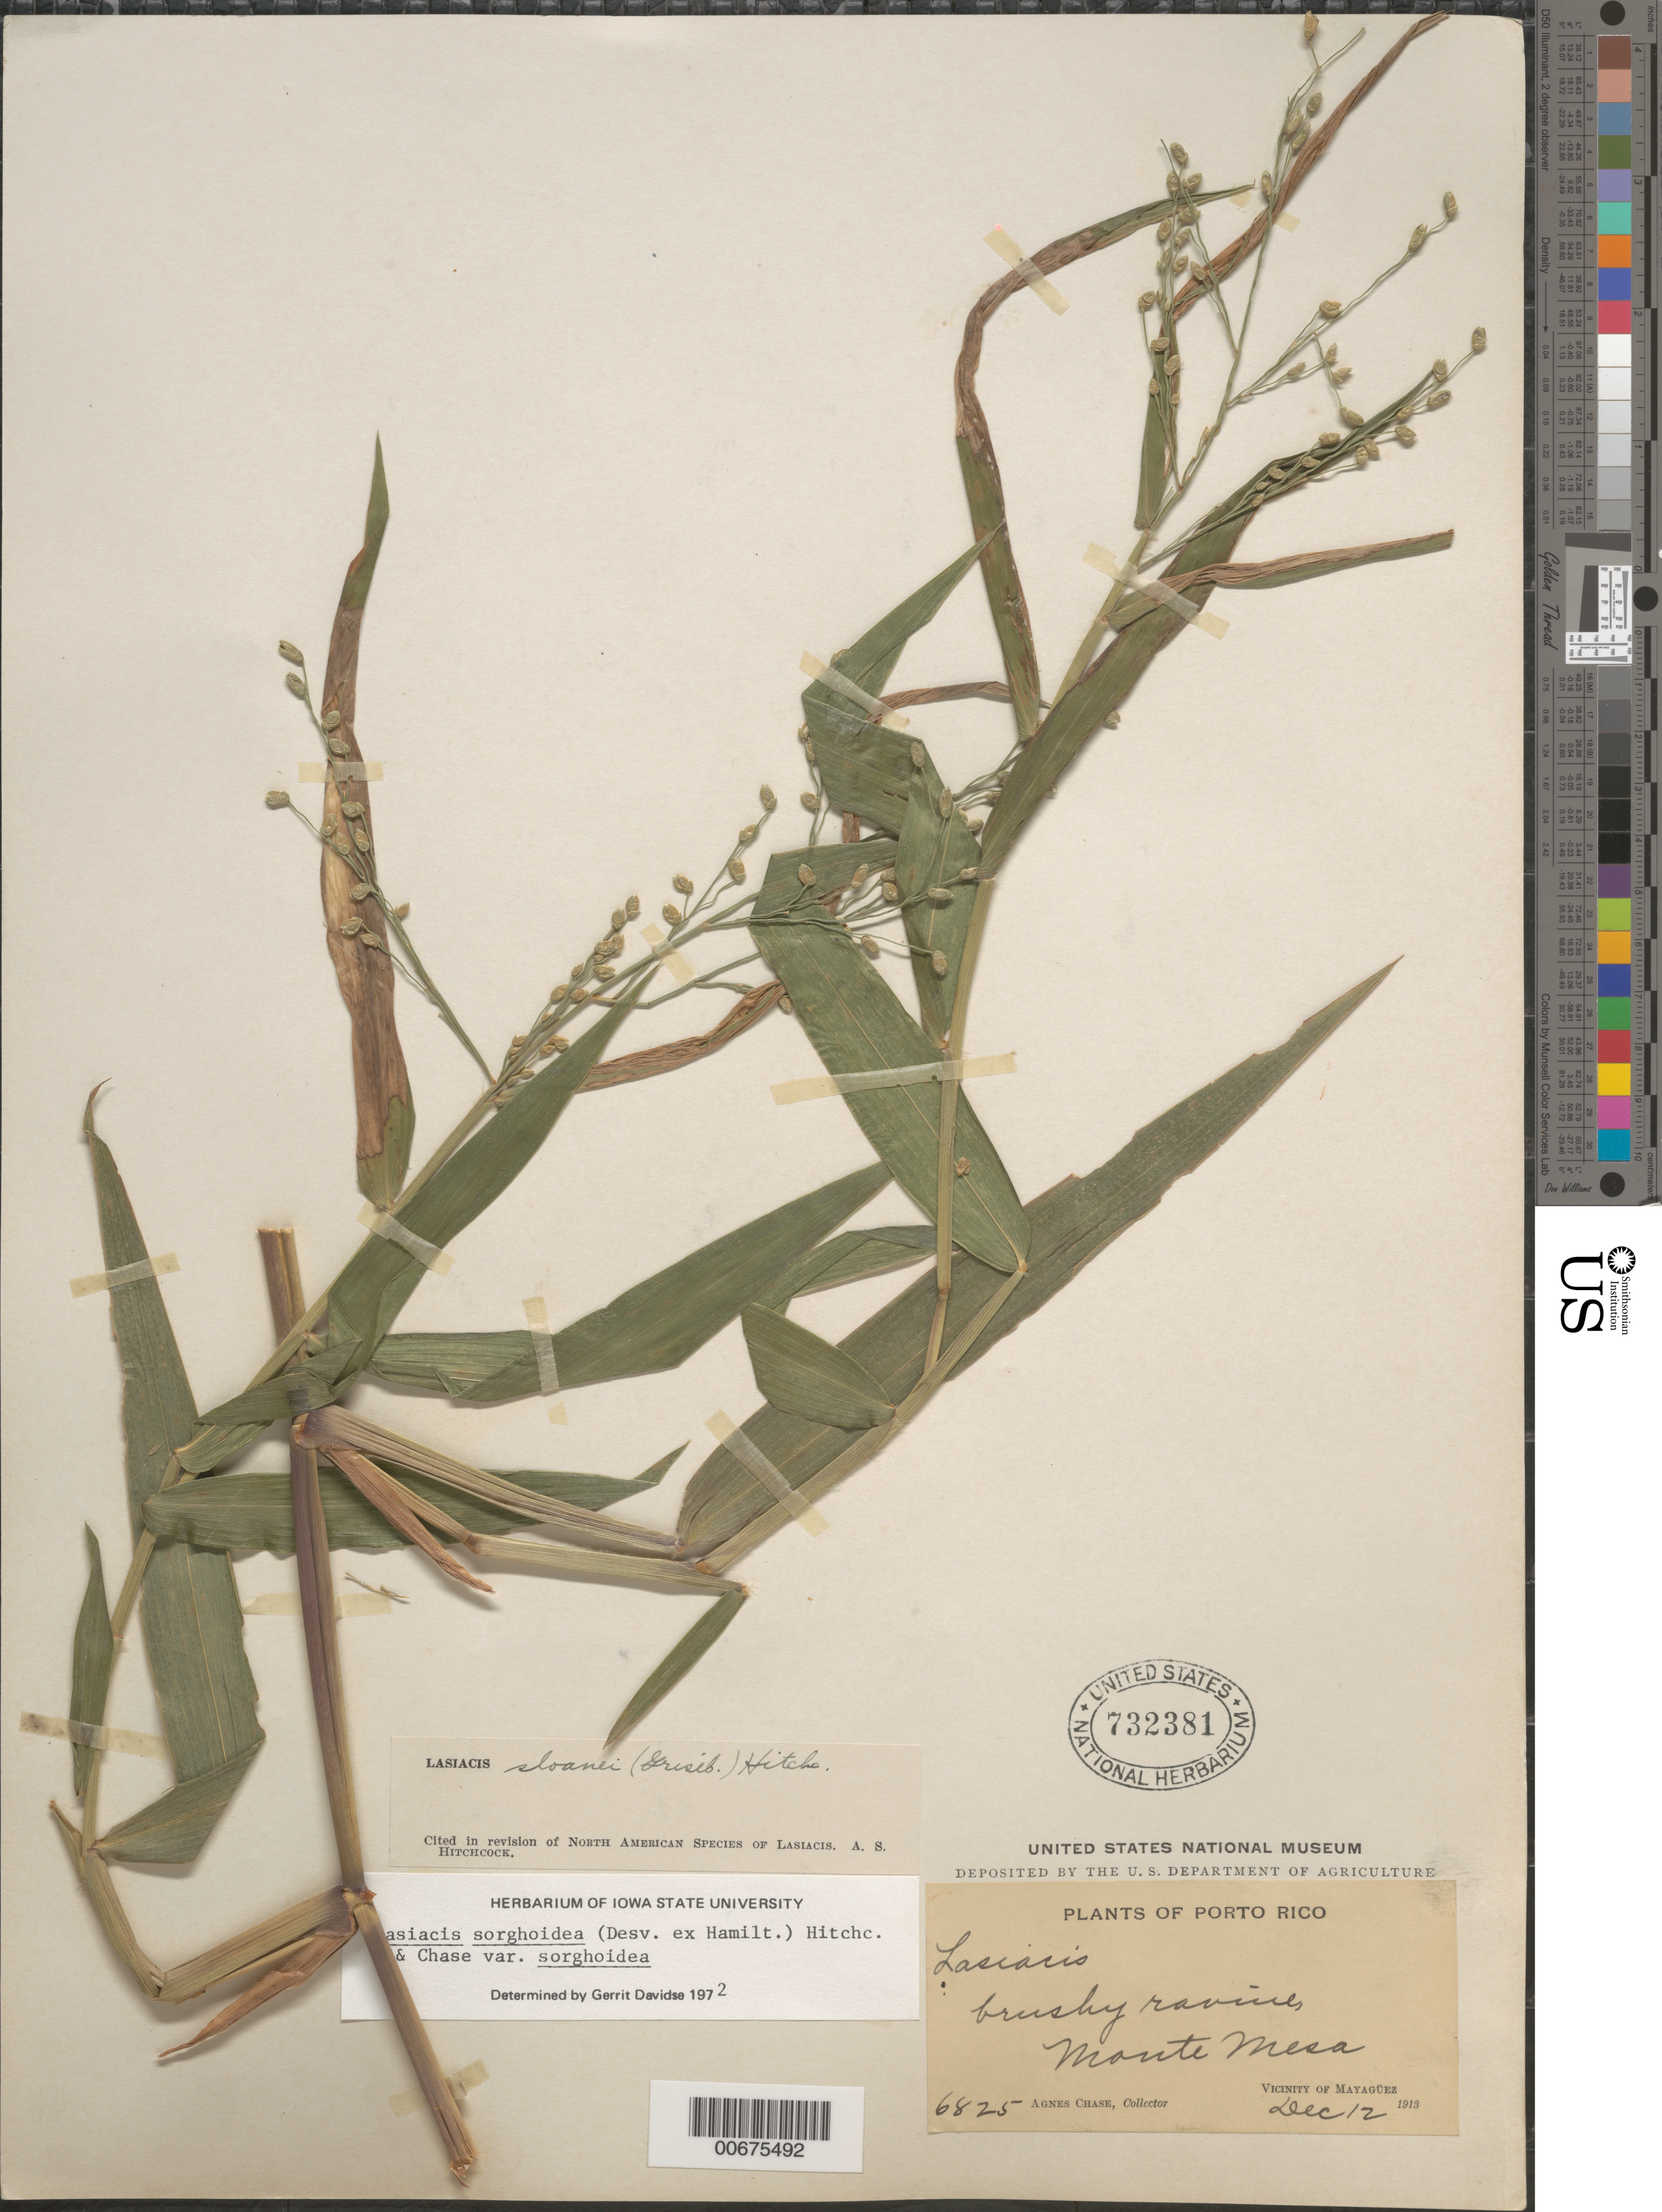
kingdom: Plantae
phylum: Tracheophyta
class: Liliopsida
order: Poales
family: Poaceae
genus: Lasiacis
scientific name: Lasiacis sorghoidea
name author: (Desv. ex Ham.) Hitchc. & Chase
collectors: A. Chase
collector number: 6825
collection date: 1913-12-12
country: Puerto Rico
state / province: Mayagüez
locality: Brushy ravine. Monte Mesa. Vicinity of Mayagüez.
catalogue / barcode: US 732381